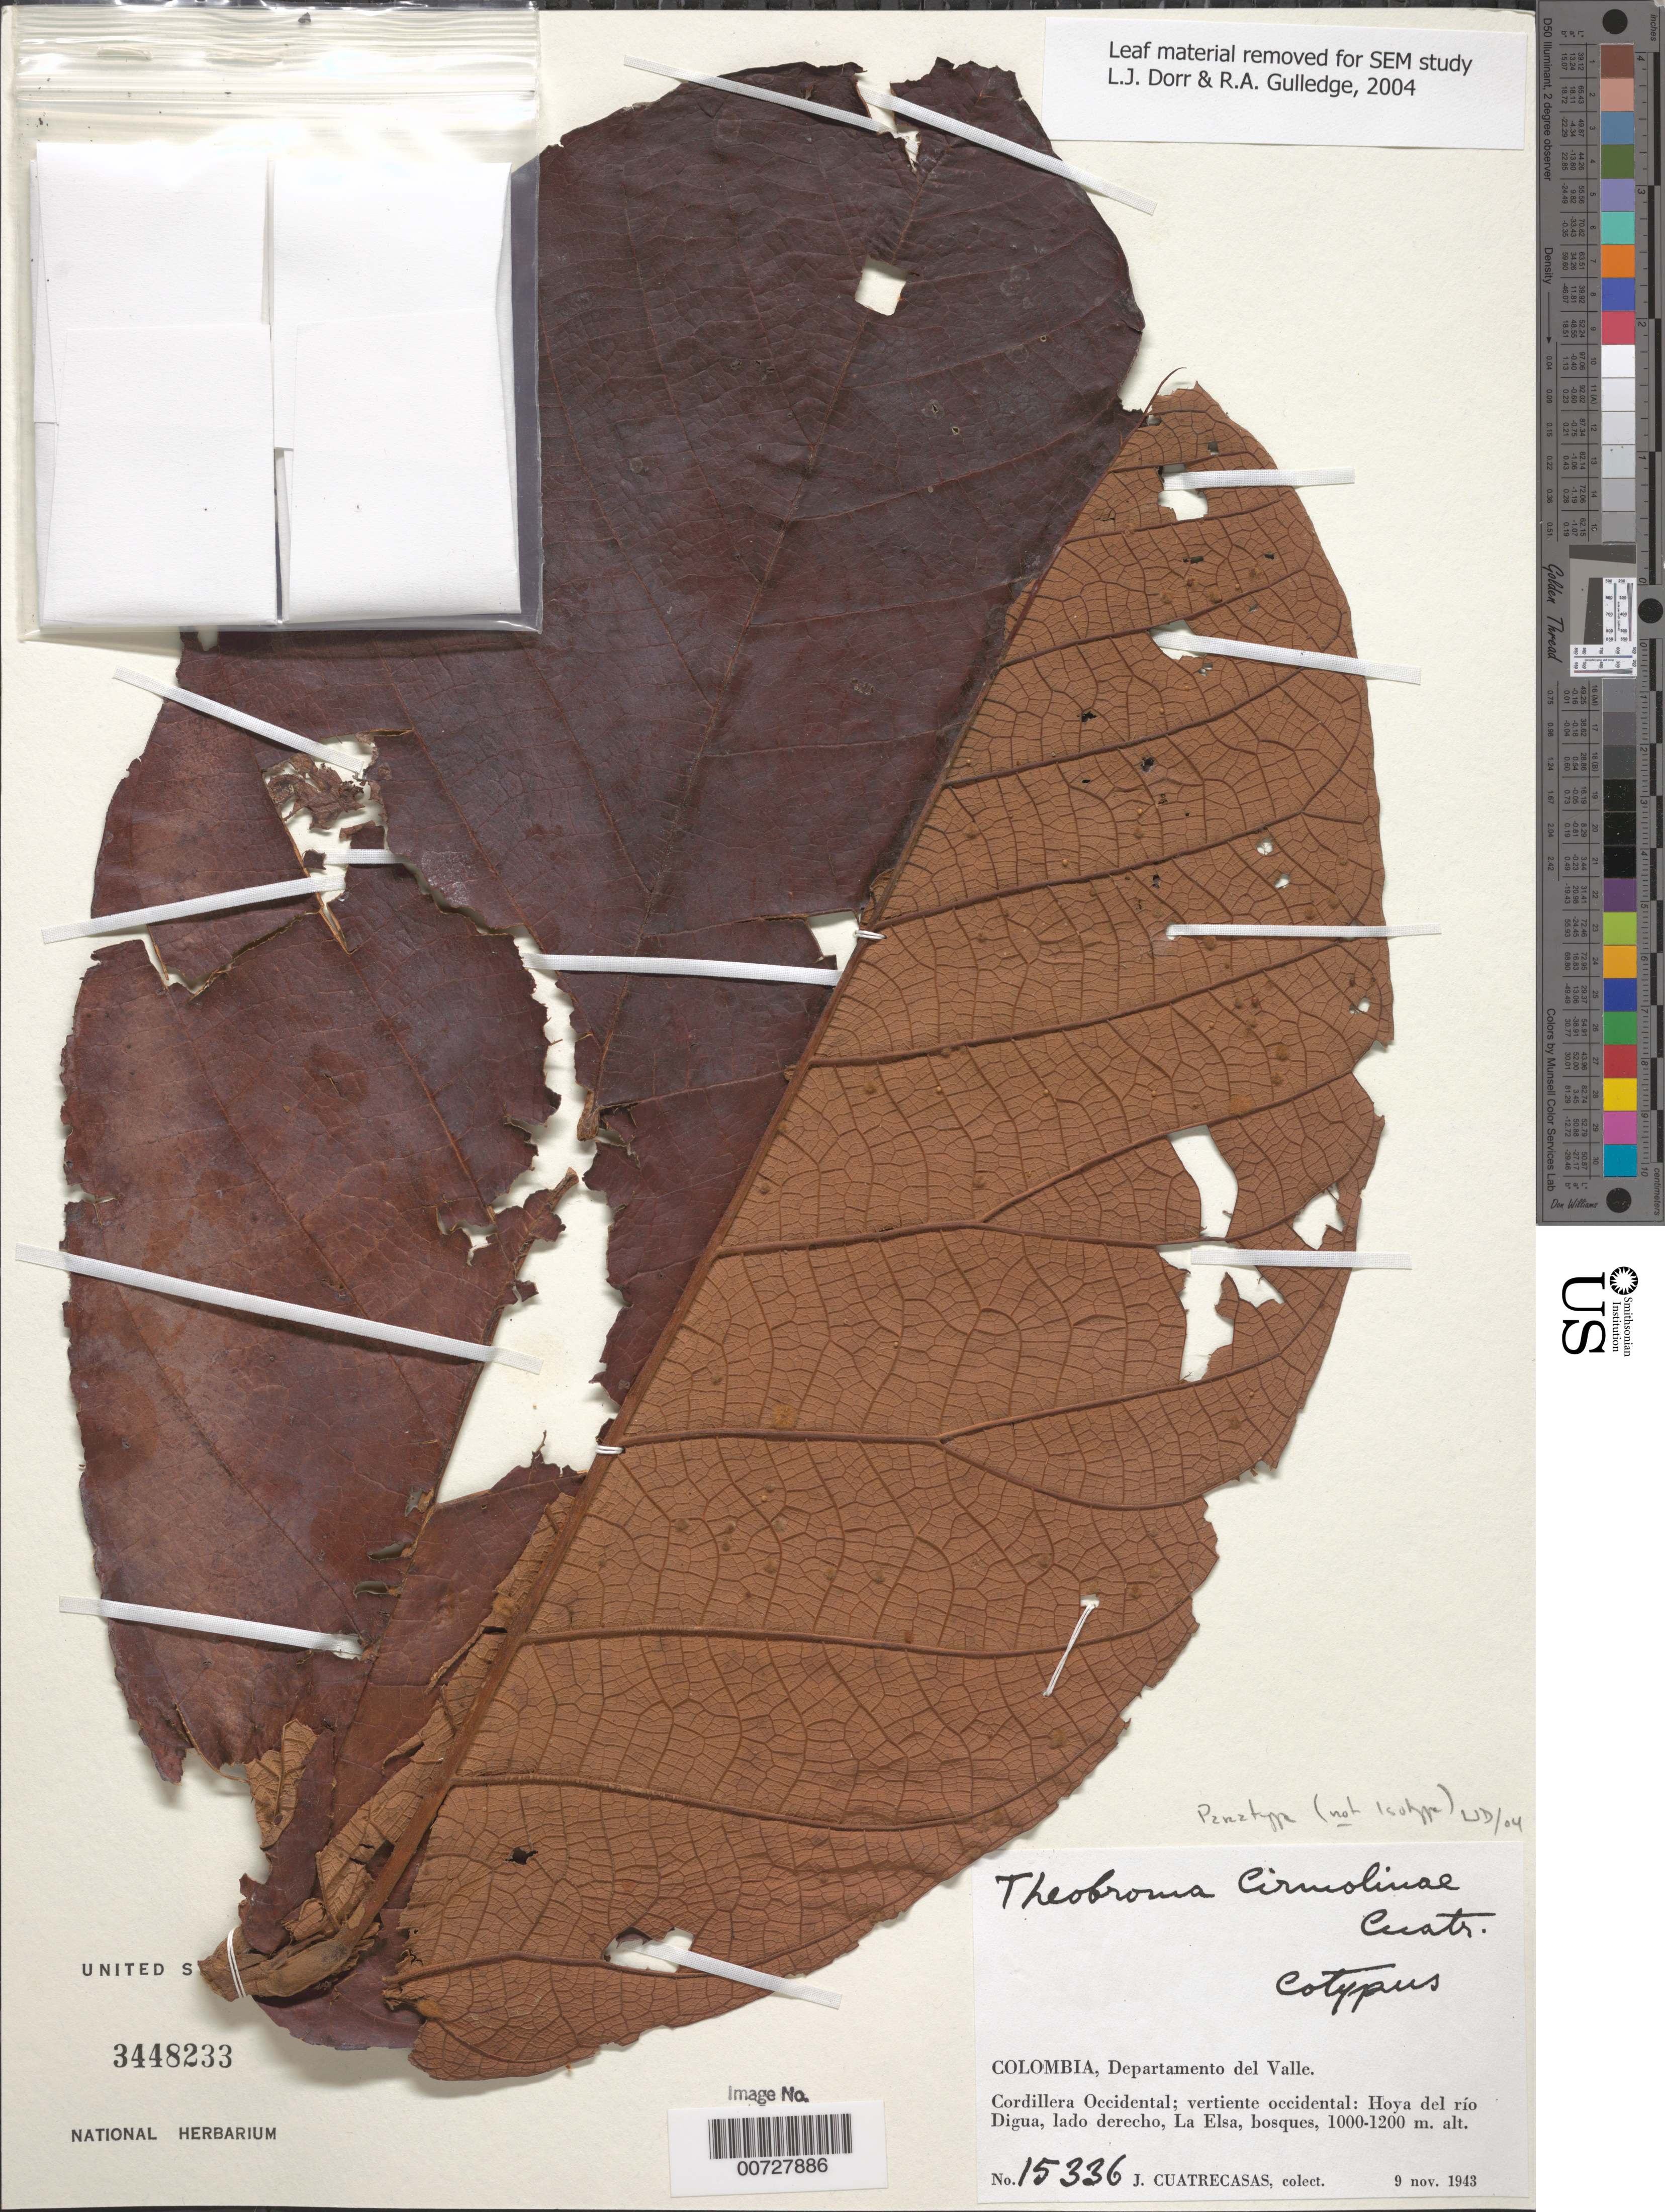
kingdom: Plantae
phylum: Tracheophyta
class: Magnoliopsida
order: Malvales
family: Malvaceae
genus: Theobroma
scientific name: Theobroma cirmolinae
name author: Cuatrec.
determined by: Cuatrecasas, J.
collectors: J. Cuatrecasas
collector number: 15336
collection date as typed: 09 Nov 1943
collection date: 1943-11-09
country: Colombia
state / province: Valle del Cauca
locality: Cordillera Occidental; vertiente occidental: Hoya del río Digua, lado derecho, La Elsa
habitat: Bosque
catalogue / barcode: US 3448233-2